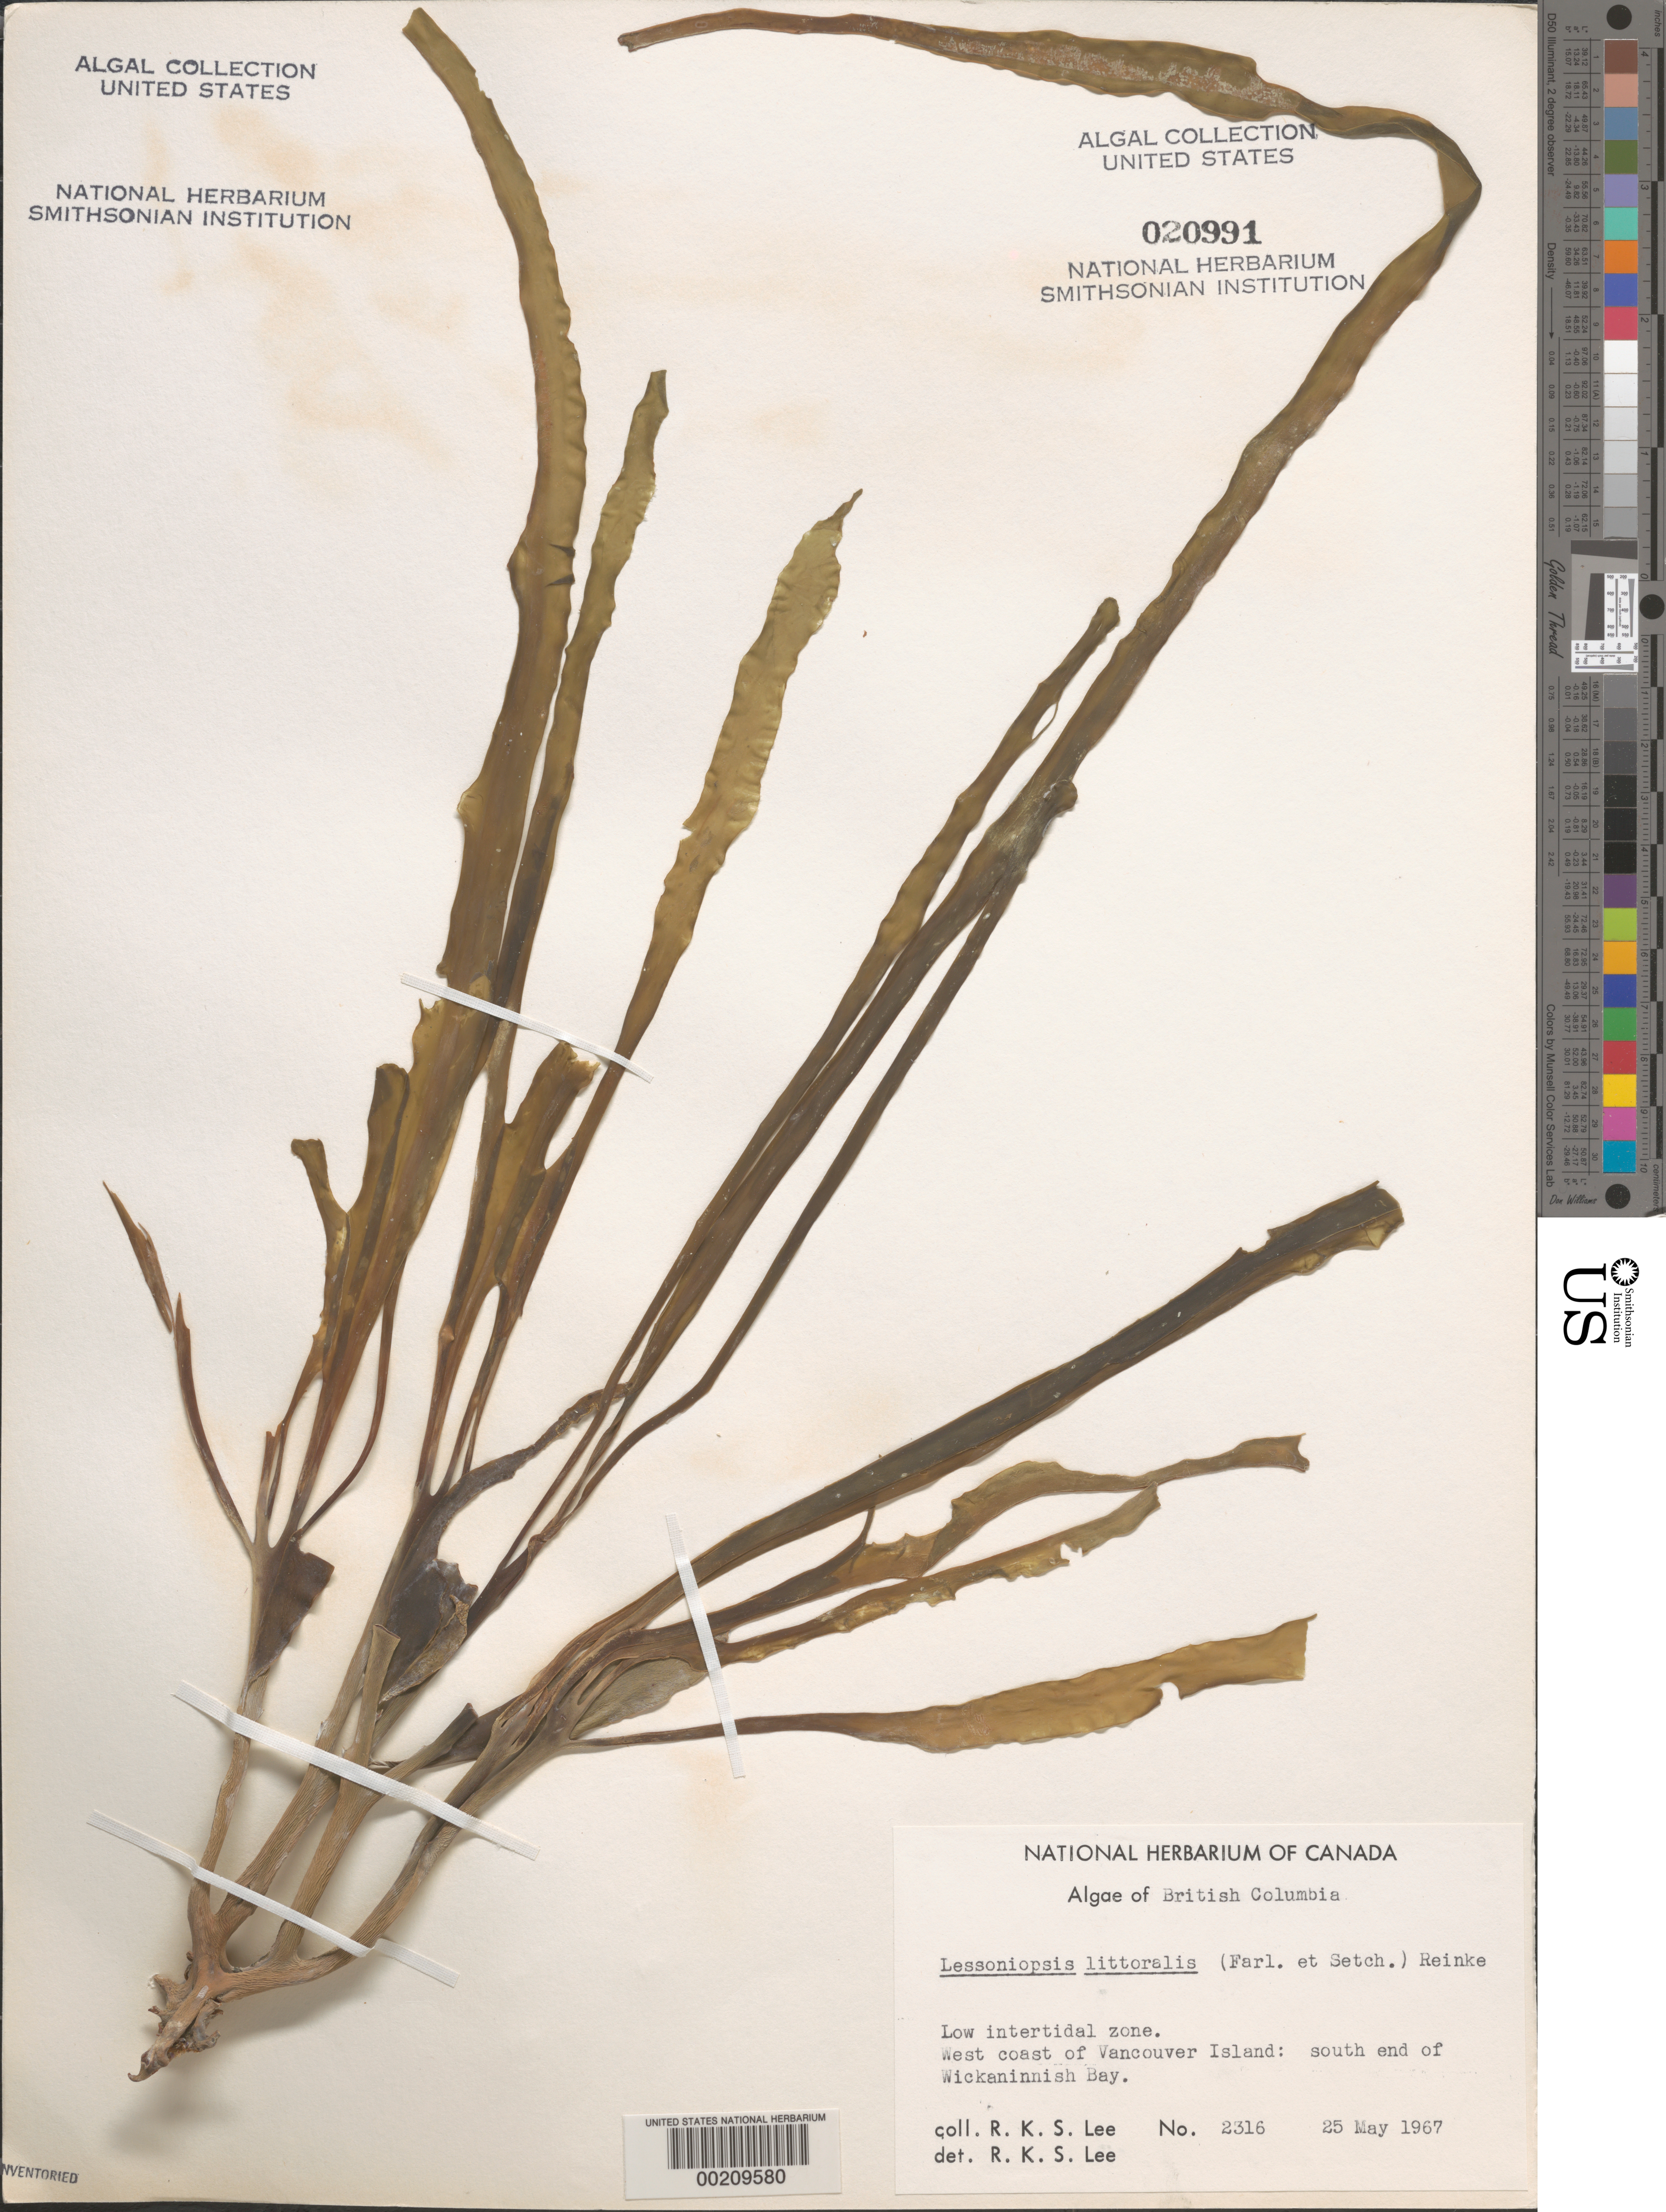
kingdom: Chromista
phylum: Ochrophyta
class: Phaeophyceae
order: Laminariales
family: Alariaceae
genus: Lessoniopsis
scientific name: Lessoniopsis littoralis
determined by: Lee, R. K. S.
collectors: R. Lee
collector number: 2316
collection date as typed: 25 May 1967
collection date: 1967-05-25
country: Canada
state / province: British Columbia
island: Vancouver Island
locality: Wickaninnish Bay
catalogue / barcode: US 20991